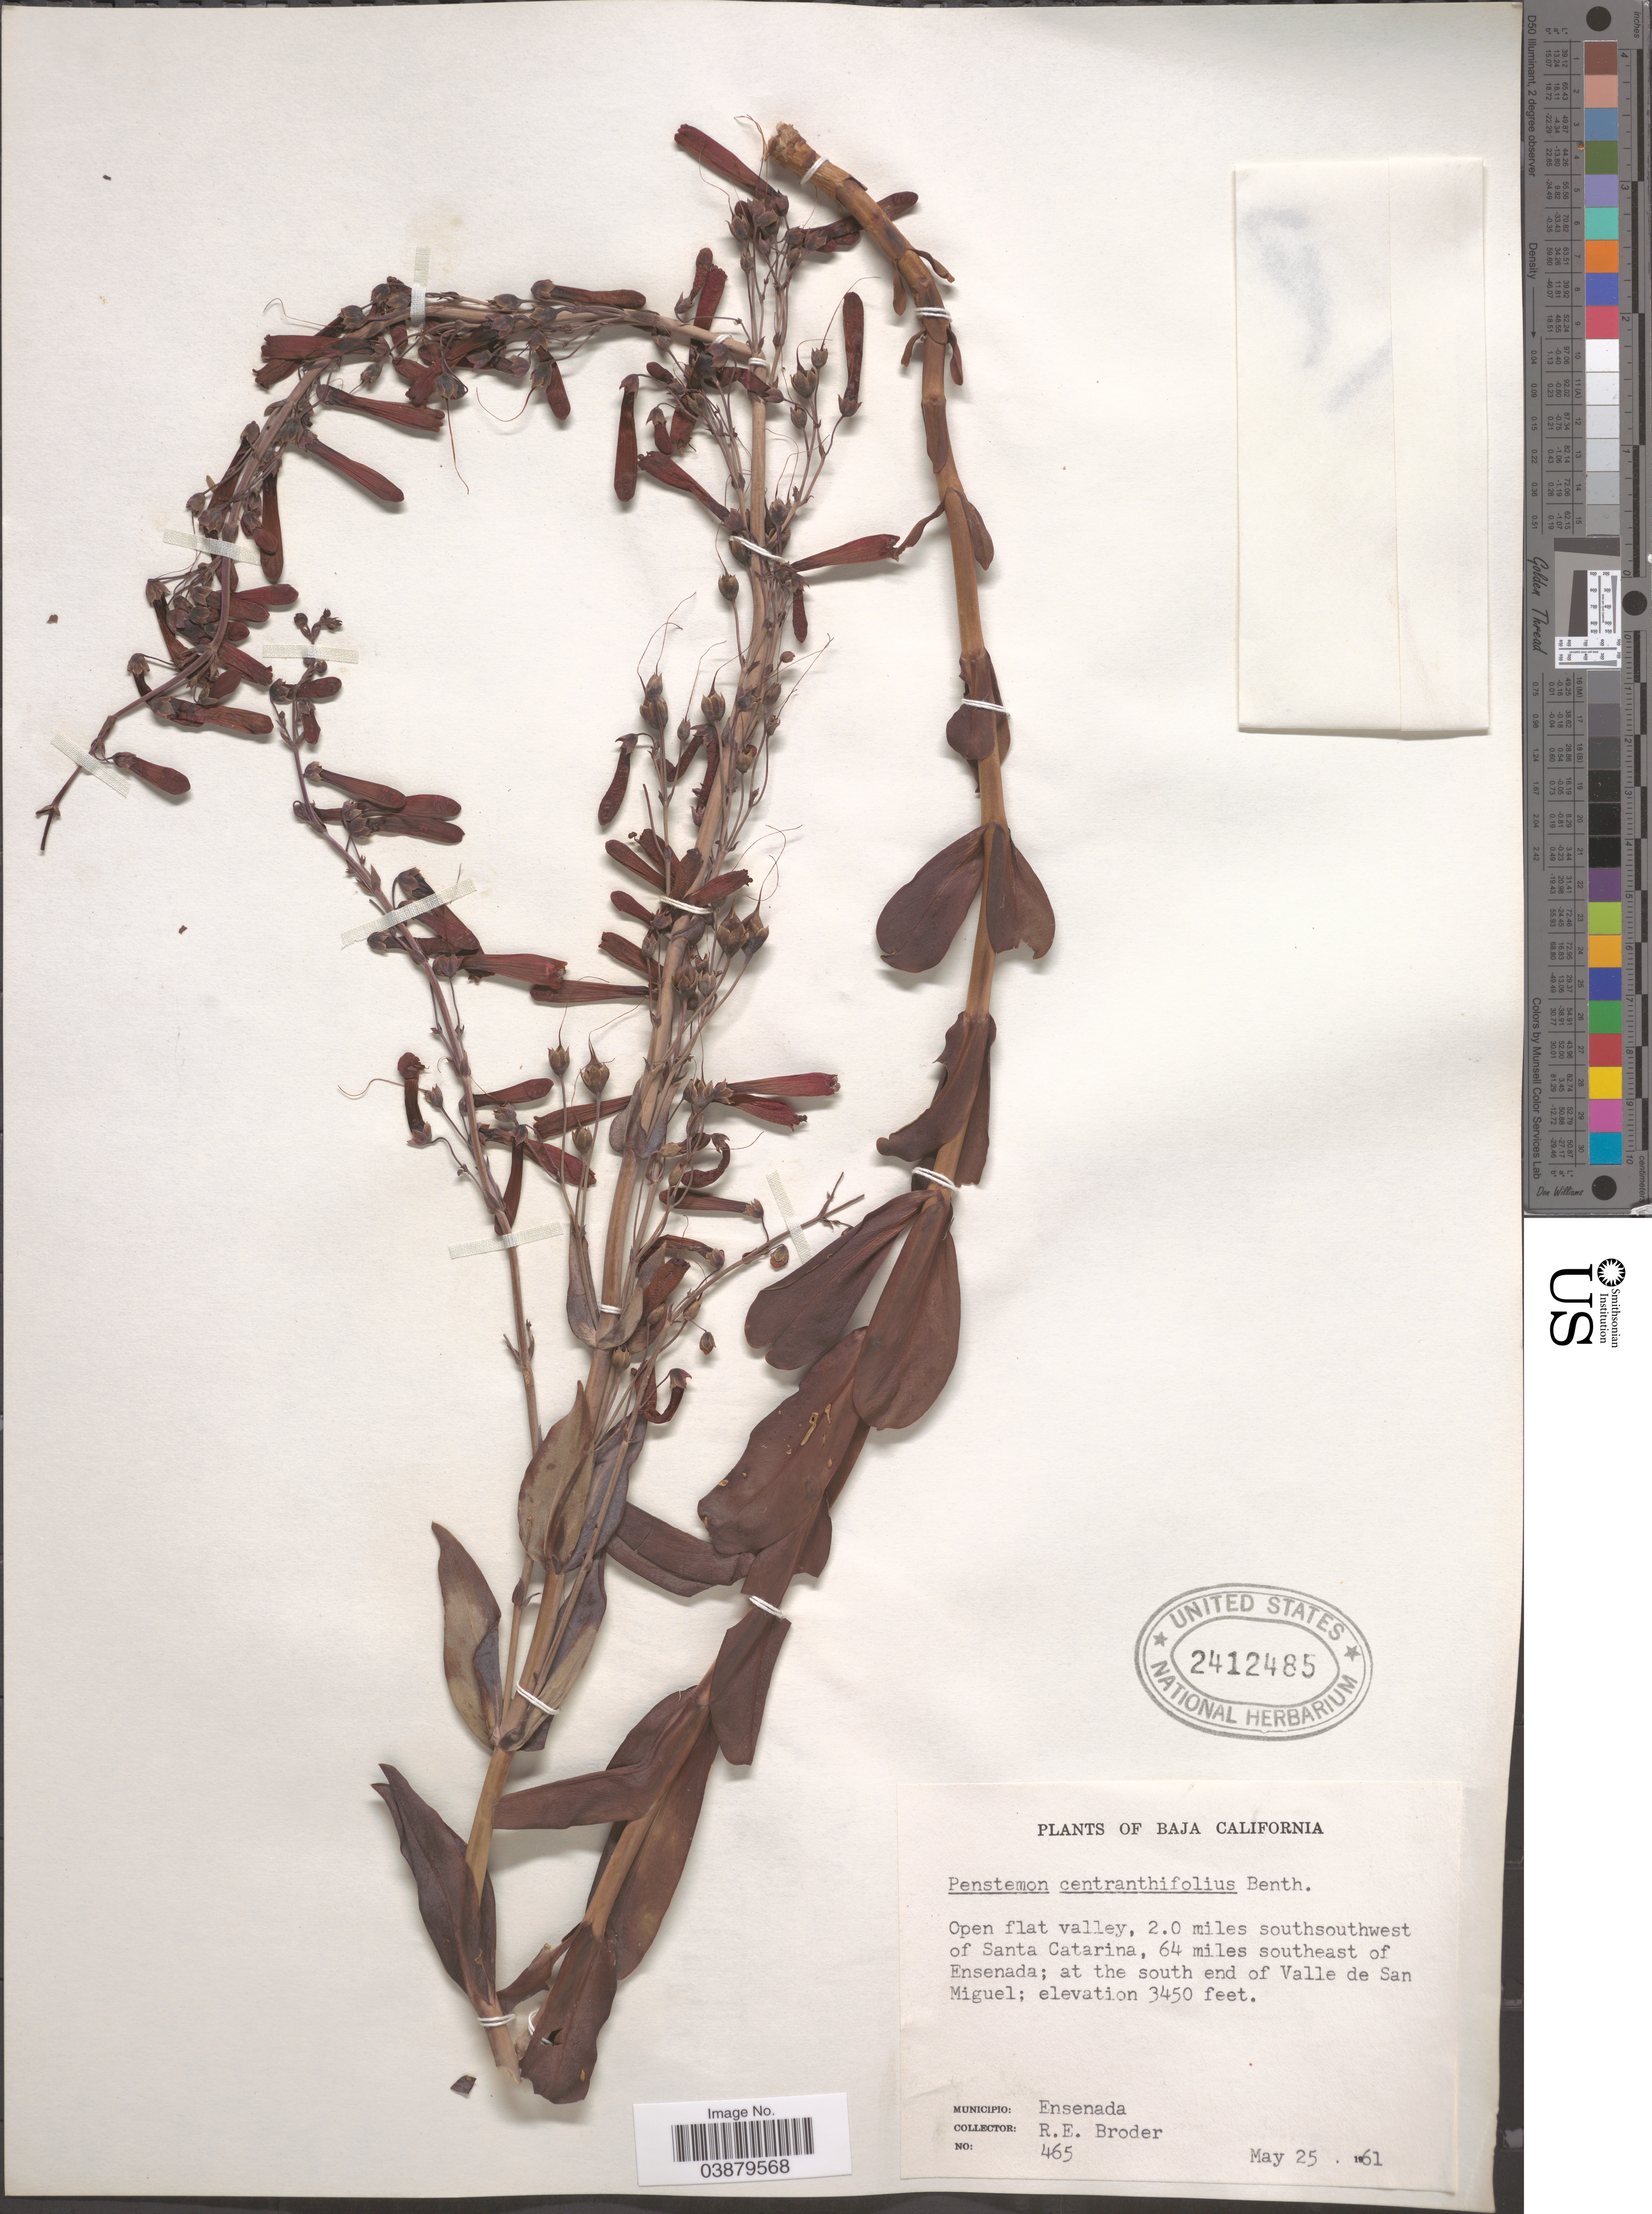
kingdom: Plantae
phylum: Tracheophyta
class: Magnoliopsida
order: Lamiales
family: Plantaginaceae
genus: Penstemon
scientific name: Penstemon centranthifolius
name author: Benth.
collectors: R. Broder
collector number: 465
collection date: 1961-05-25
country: Mexico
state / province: Baja California Norte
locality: Open flat valley, 2.0 miles southsouthwest of Santa Catarina, 64 miles southeast of Ensenada; at the south end of Valle de San Miguel.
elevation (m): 1052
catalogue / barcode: US 2412485